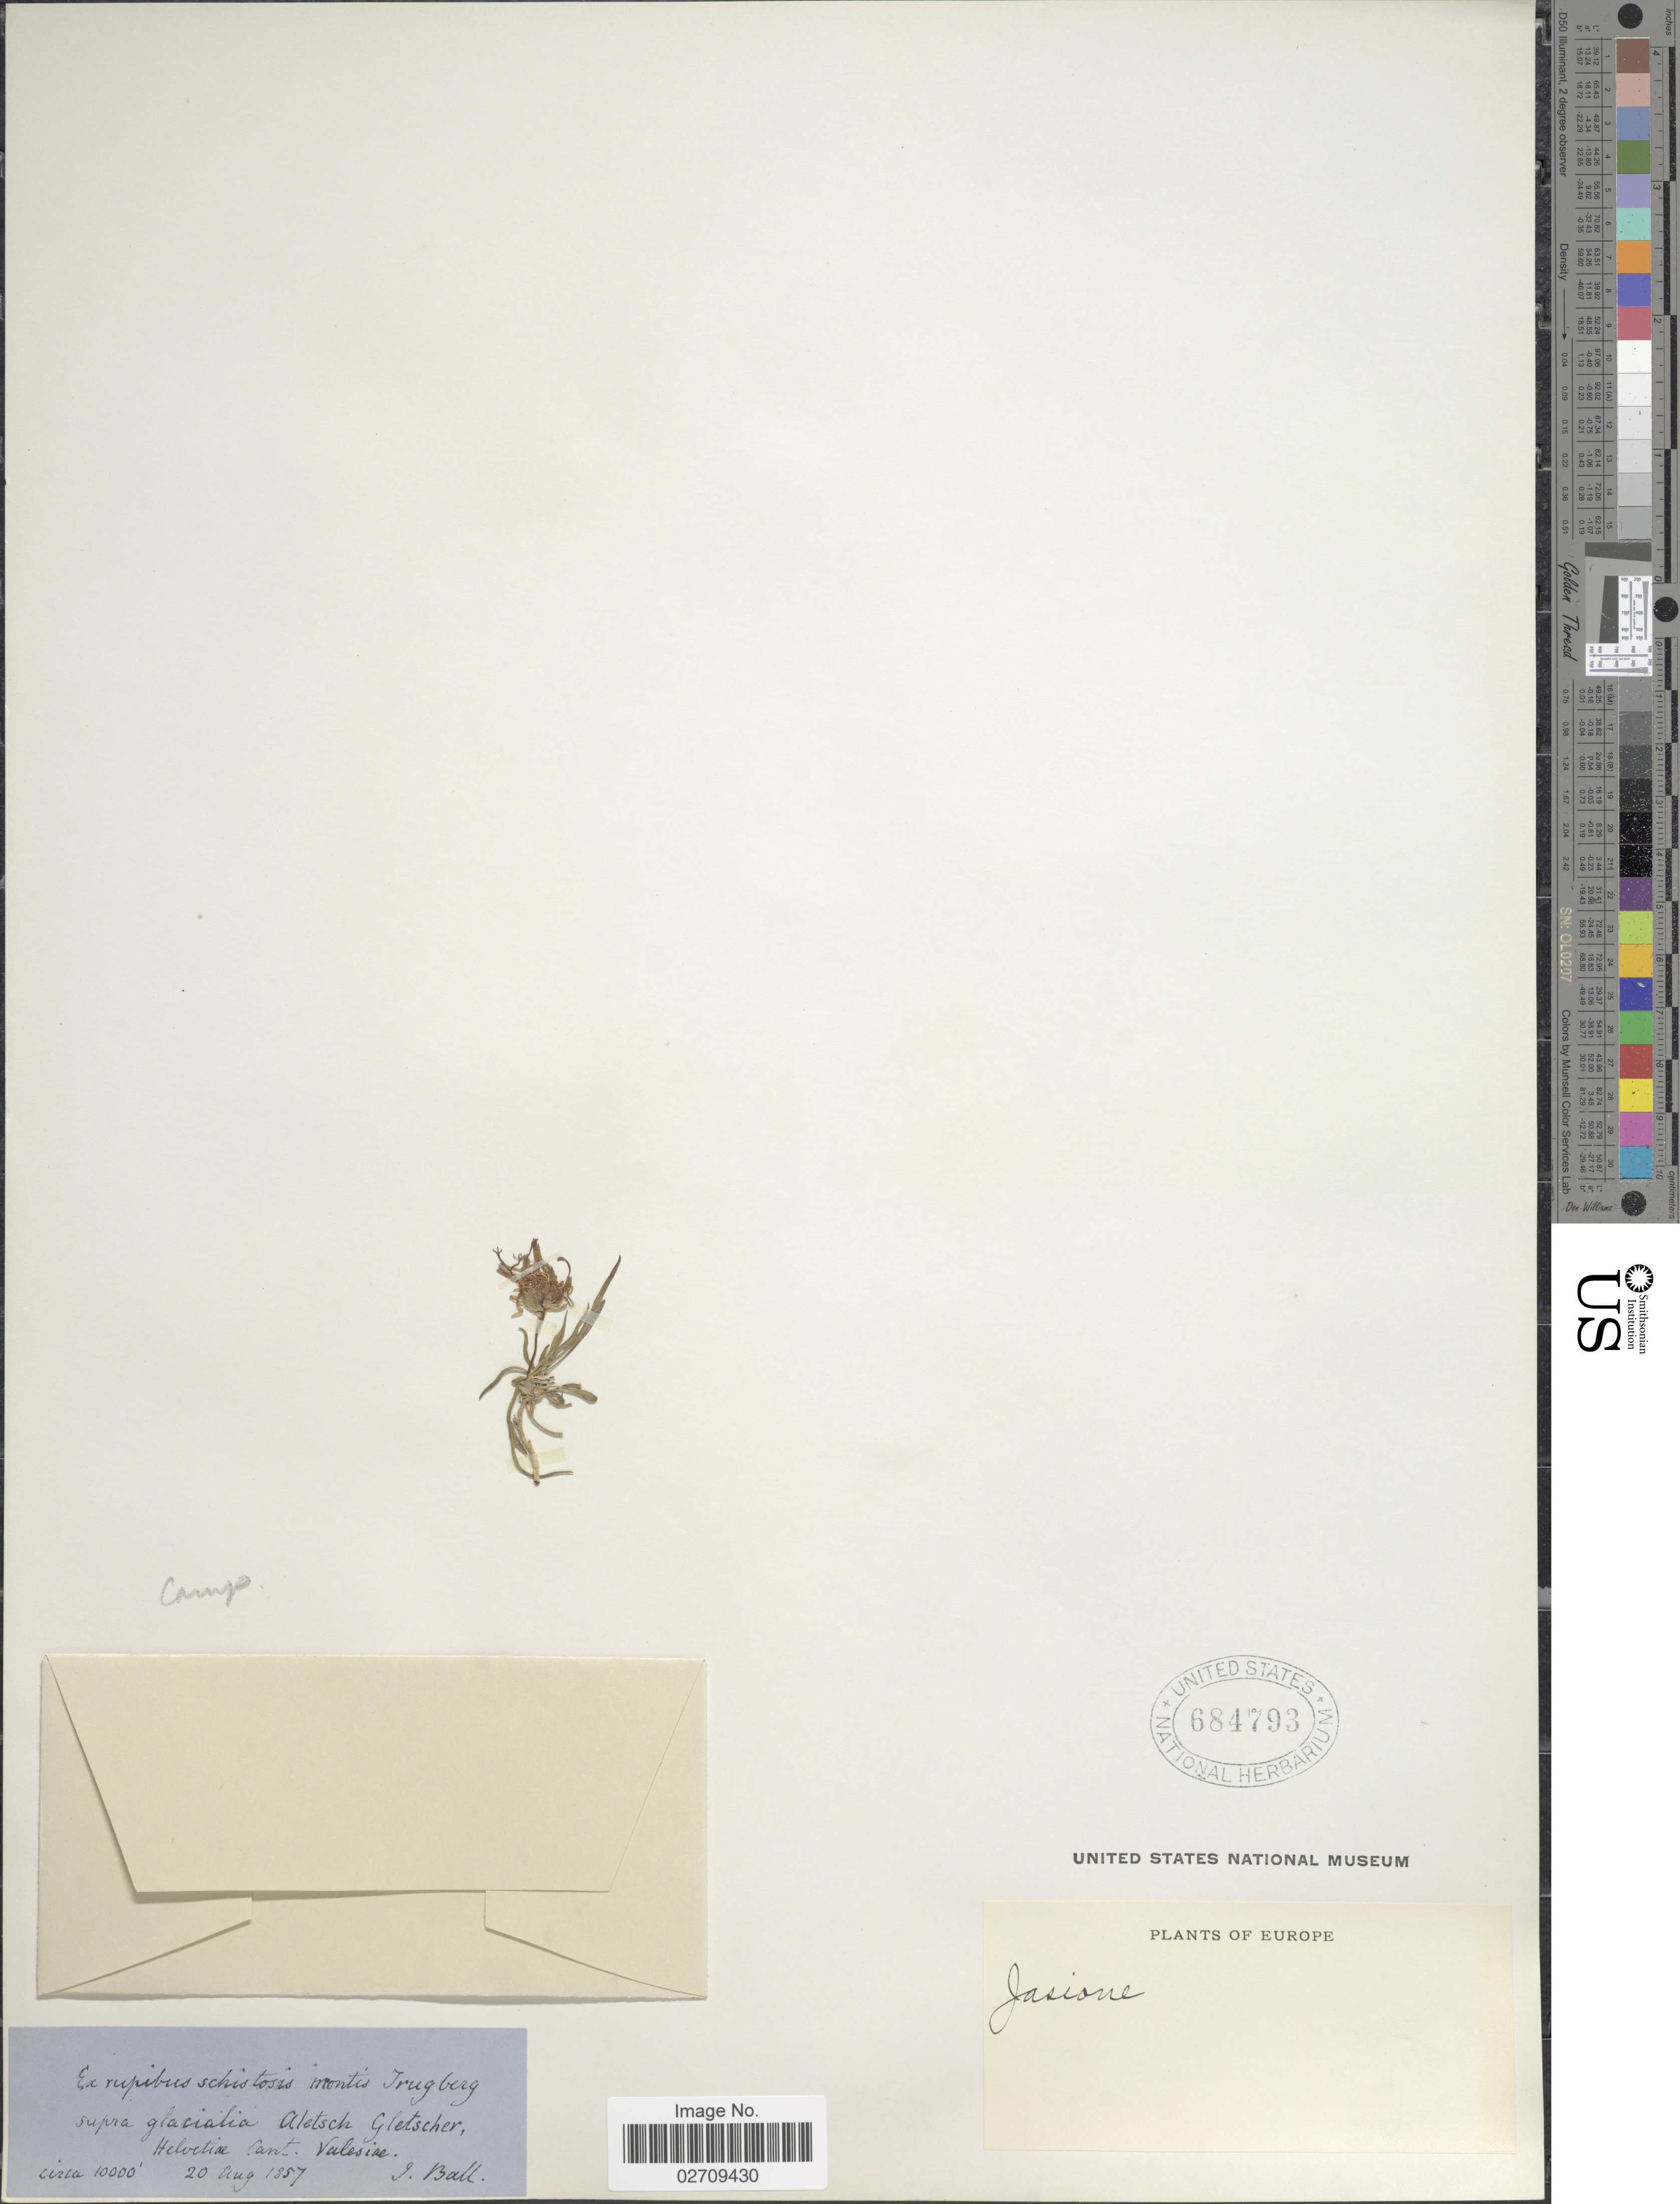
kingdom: Plantae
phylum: Tracheophyta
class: Magnoliopsida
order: Asterales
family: Campanulaceae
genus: Phyteuma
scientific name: Phyteuma pauciflorum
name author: L.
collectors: J. Ball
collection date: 1857-08-20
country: Switzerland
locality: Ex rupibus schistosis montis trugberg Supra glacialia Aletsch Gletscher, Helvetiae Cant. Valesine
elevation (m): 3048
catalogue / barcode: US 684793